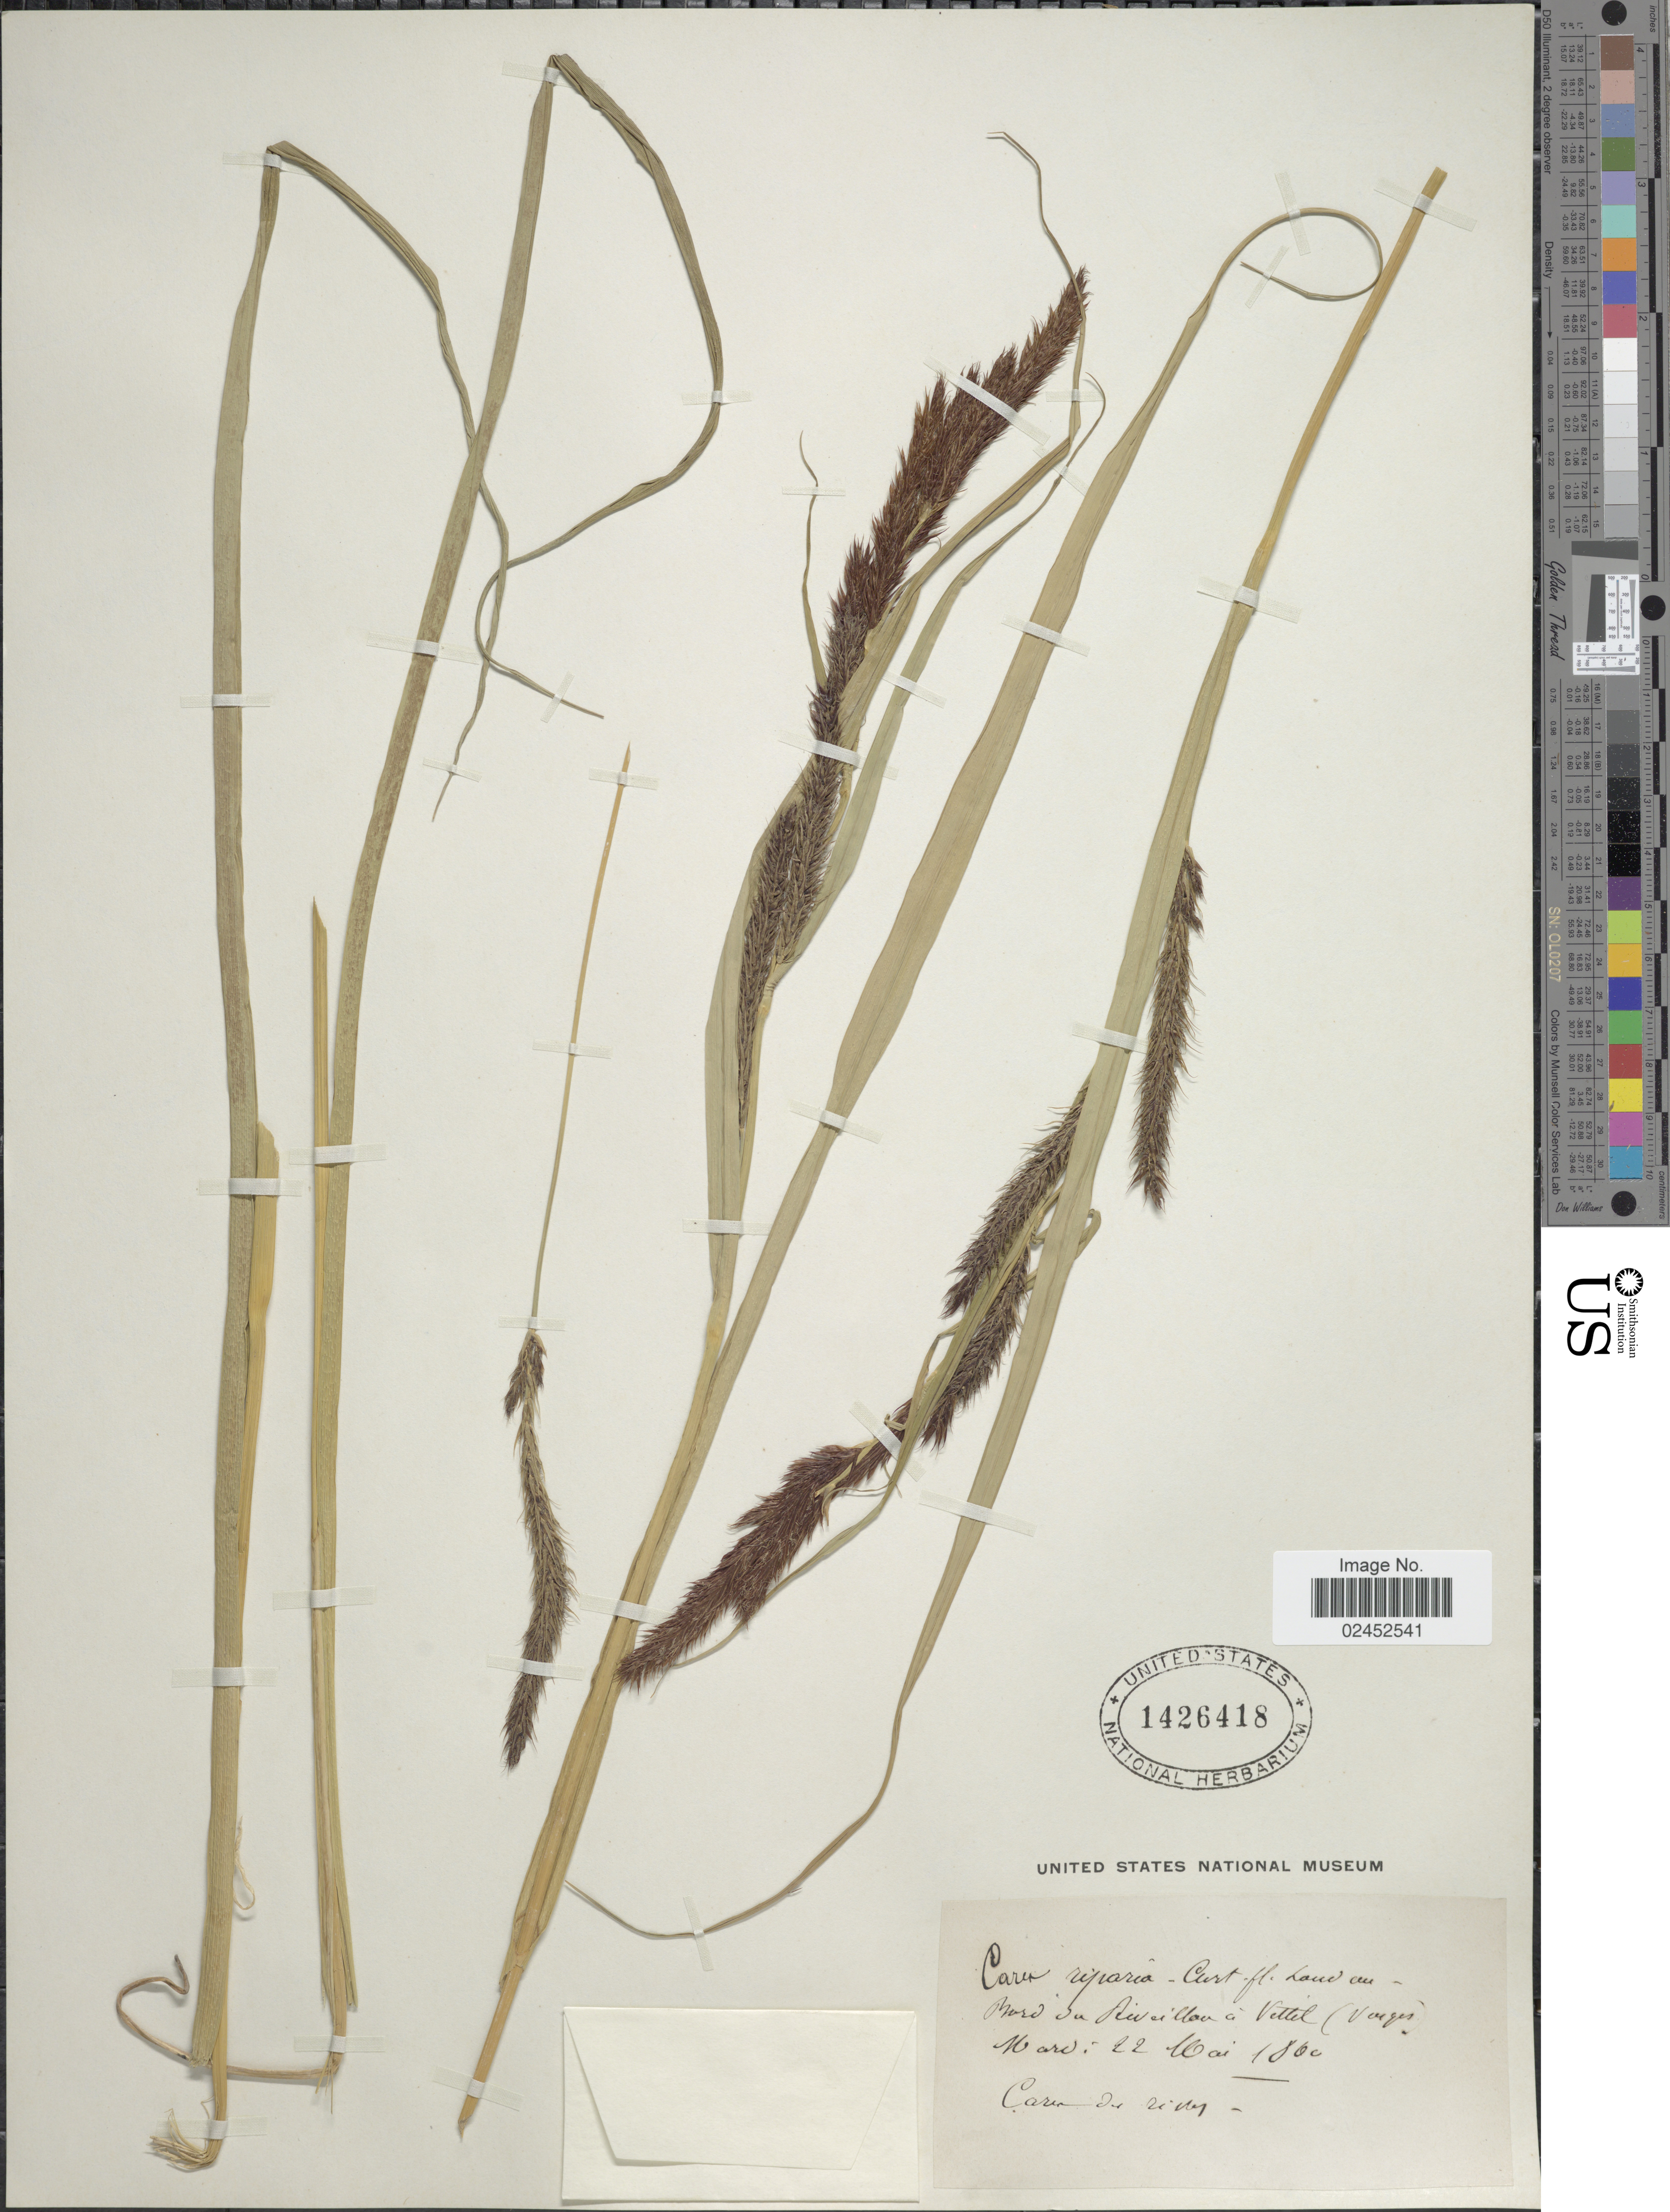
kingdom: Plantae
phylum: Tracheophyta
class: Liliopsida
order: Poales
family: Cyperaceae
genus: Carex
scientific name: Carex riparia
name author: Curtis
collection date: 1860-05-22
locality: Bord da Riveillon a Vettel (Vosges), Mare. [interpreted]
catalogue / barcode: US 1426418